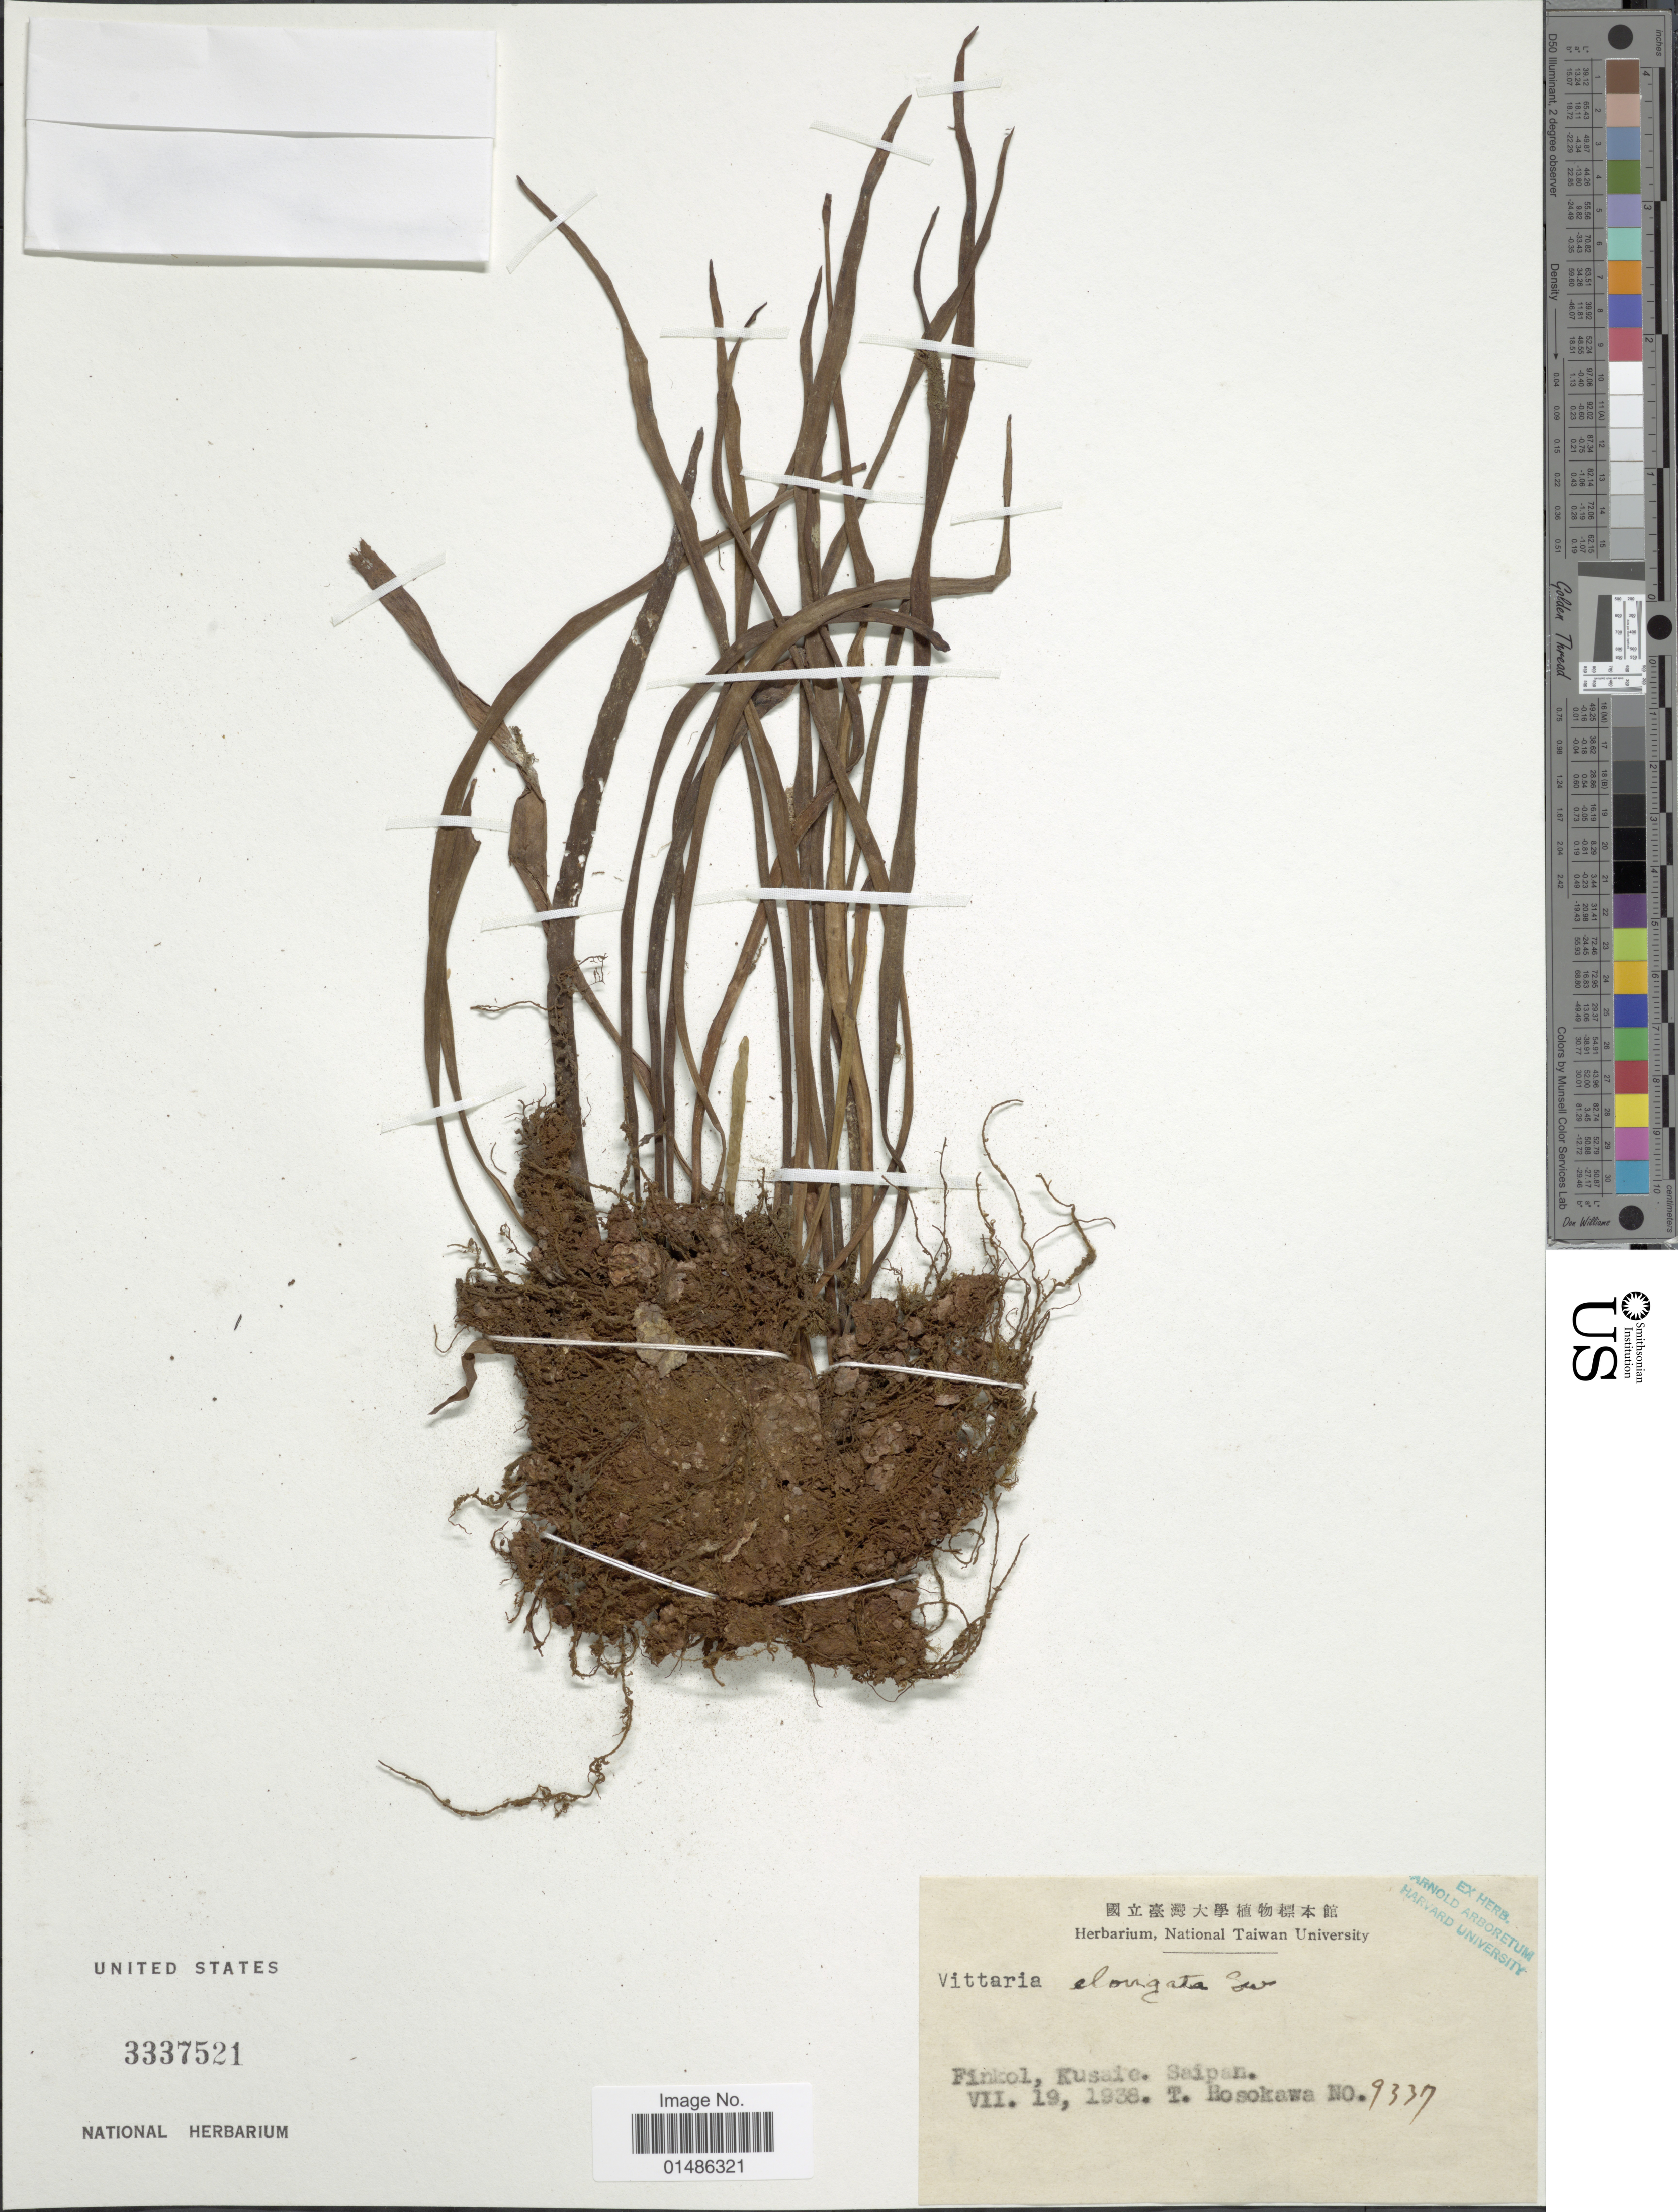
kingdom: Plantae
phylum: Tracheophyta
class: Polypodiopsida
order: Polypodiales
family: Pteridaceae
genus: Haplopteris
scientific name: Haplopteris ensiformis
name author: (Sw.) E.H. Crane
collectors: T. Hosokawa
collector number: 9337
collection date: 1938-07-19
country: Micronesia, Federated States of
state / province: Kosrae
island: Kosrae [Kusaie]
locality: Finkol, Kusaie. Saipan.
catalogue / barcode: US 3337521